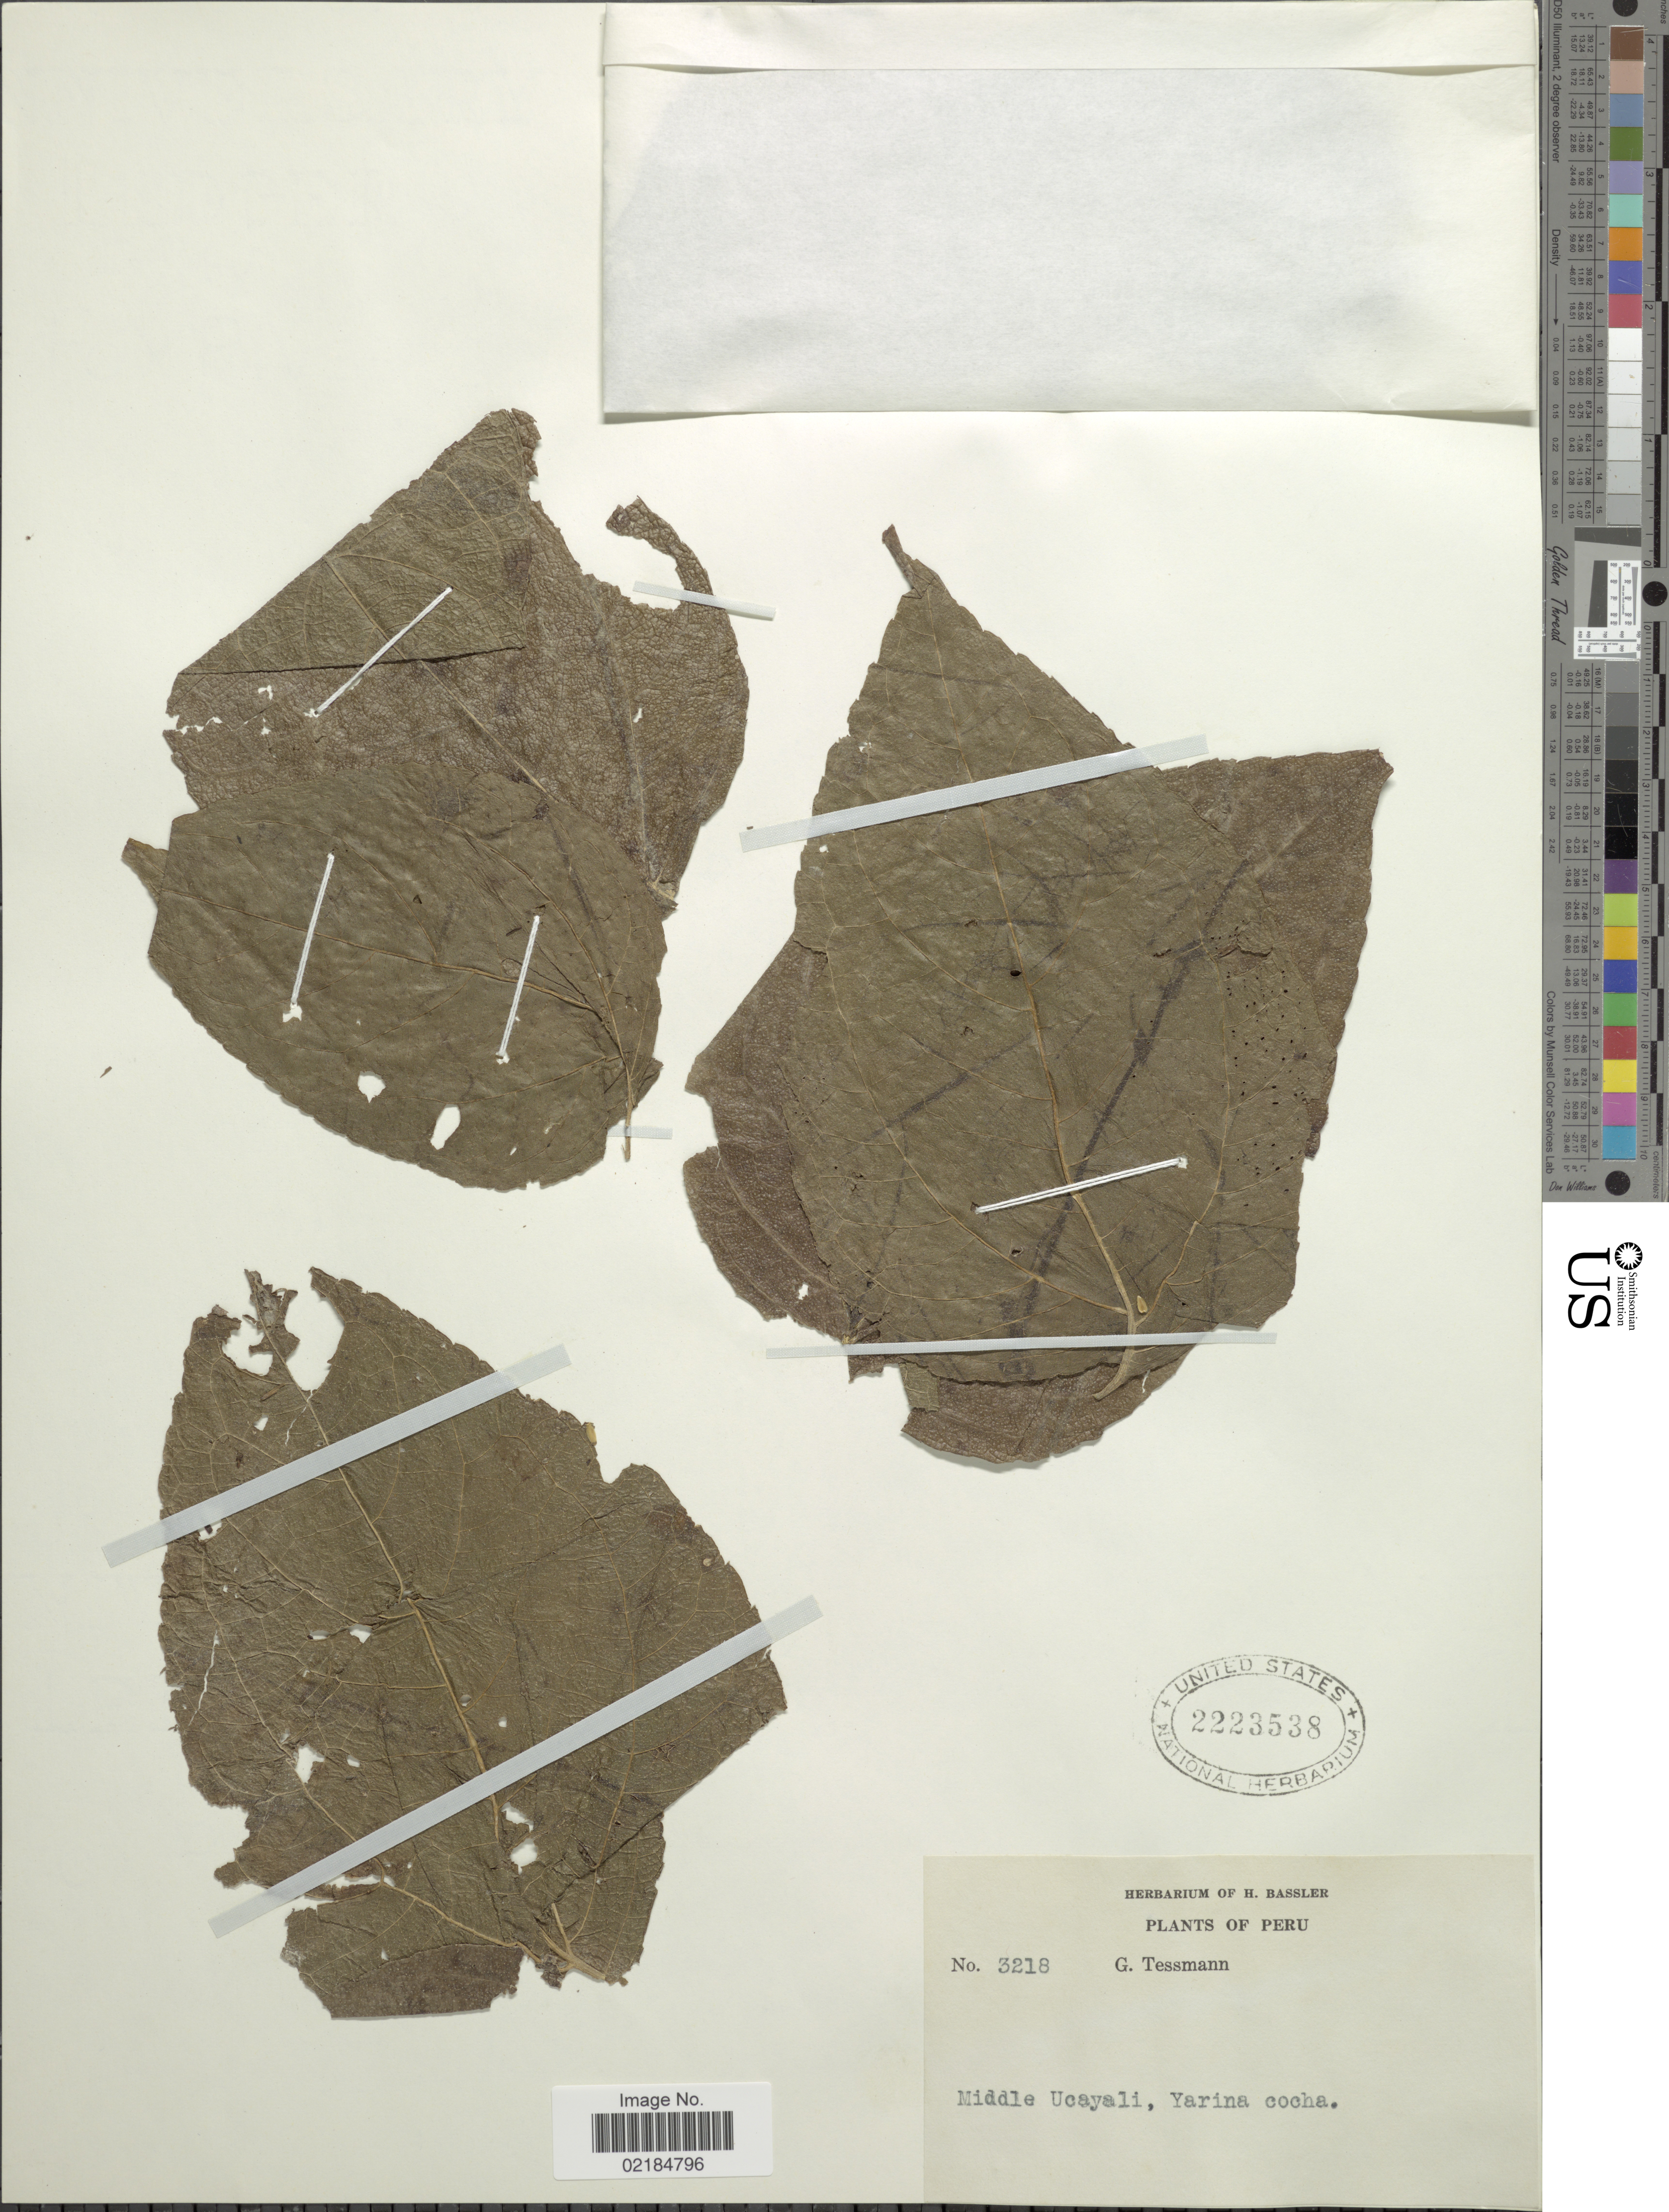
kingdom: Plantae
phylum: Tracheophyta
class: Magnoliopsida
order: Asterales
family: Asteraceae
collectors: G. Tessmann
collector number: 3218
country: Peru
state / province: Ucayali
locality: Middle Ucayali, Yarina cocha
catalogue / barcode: US 2223538